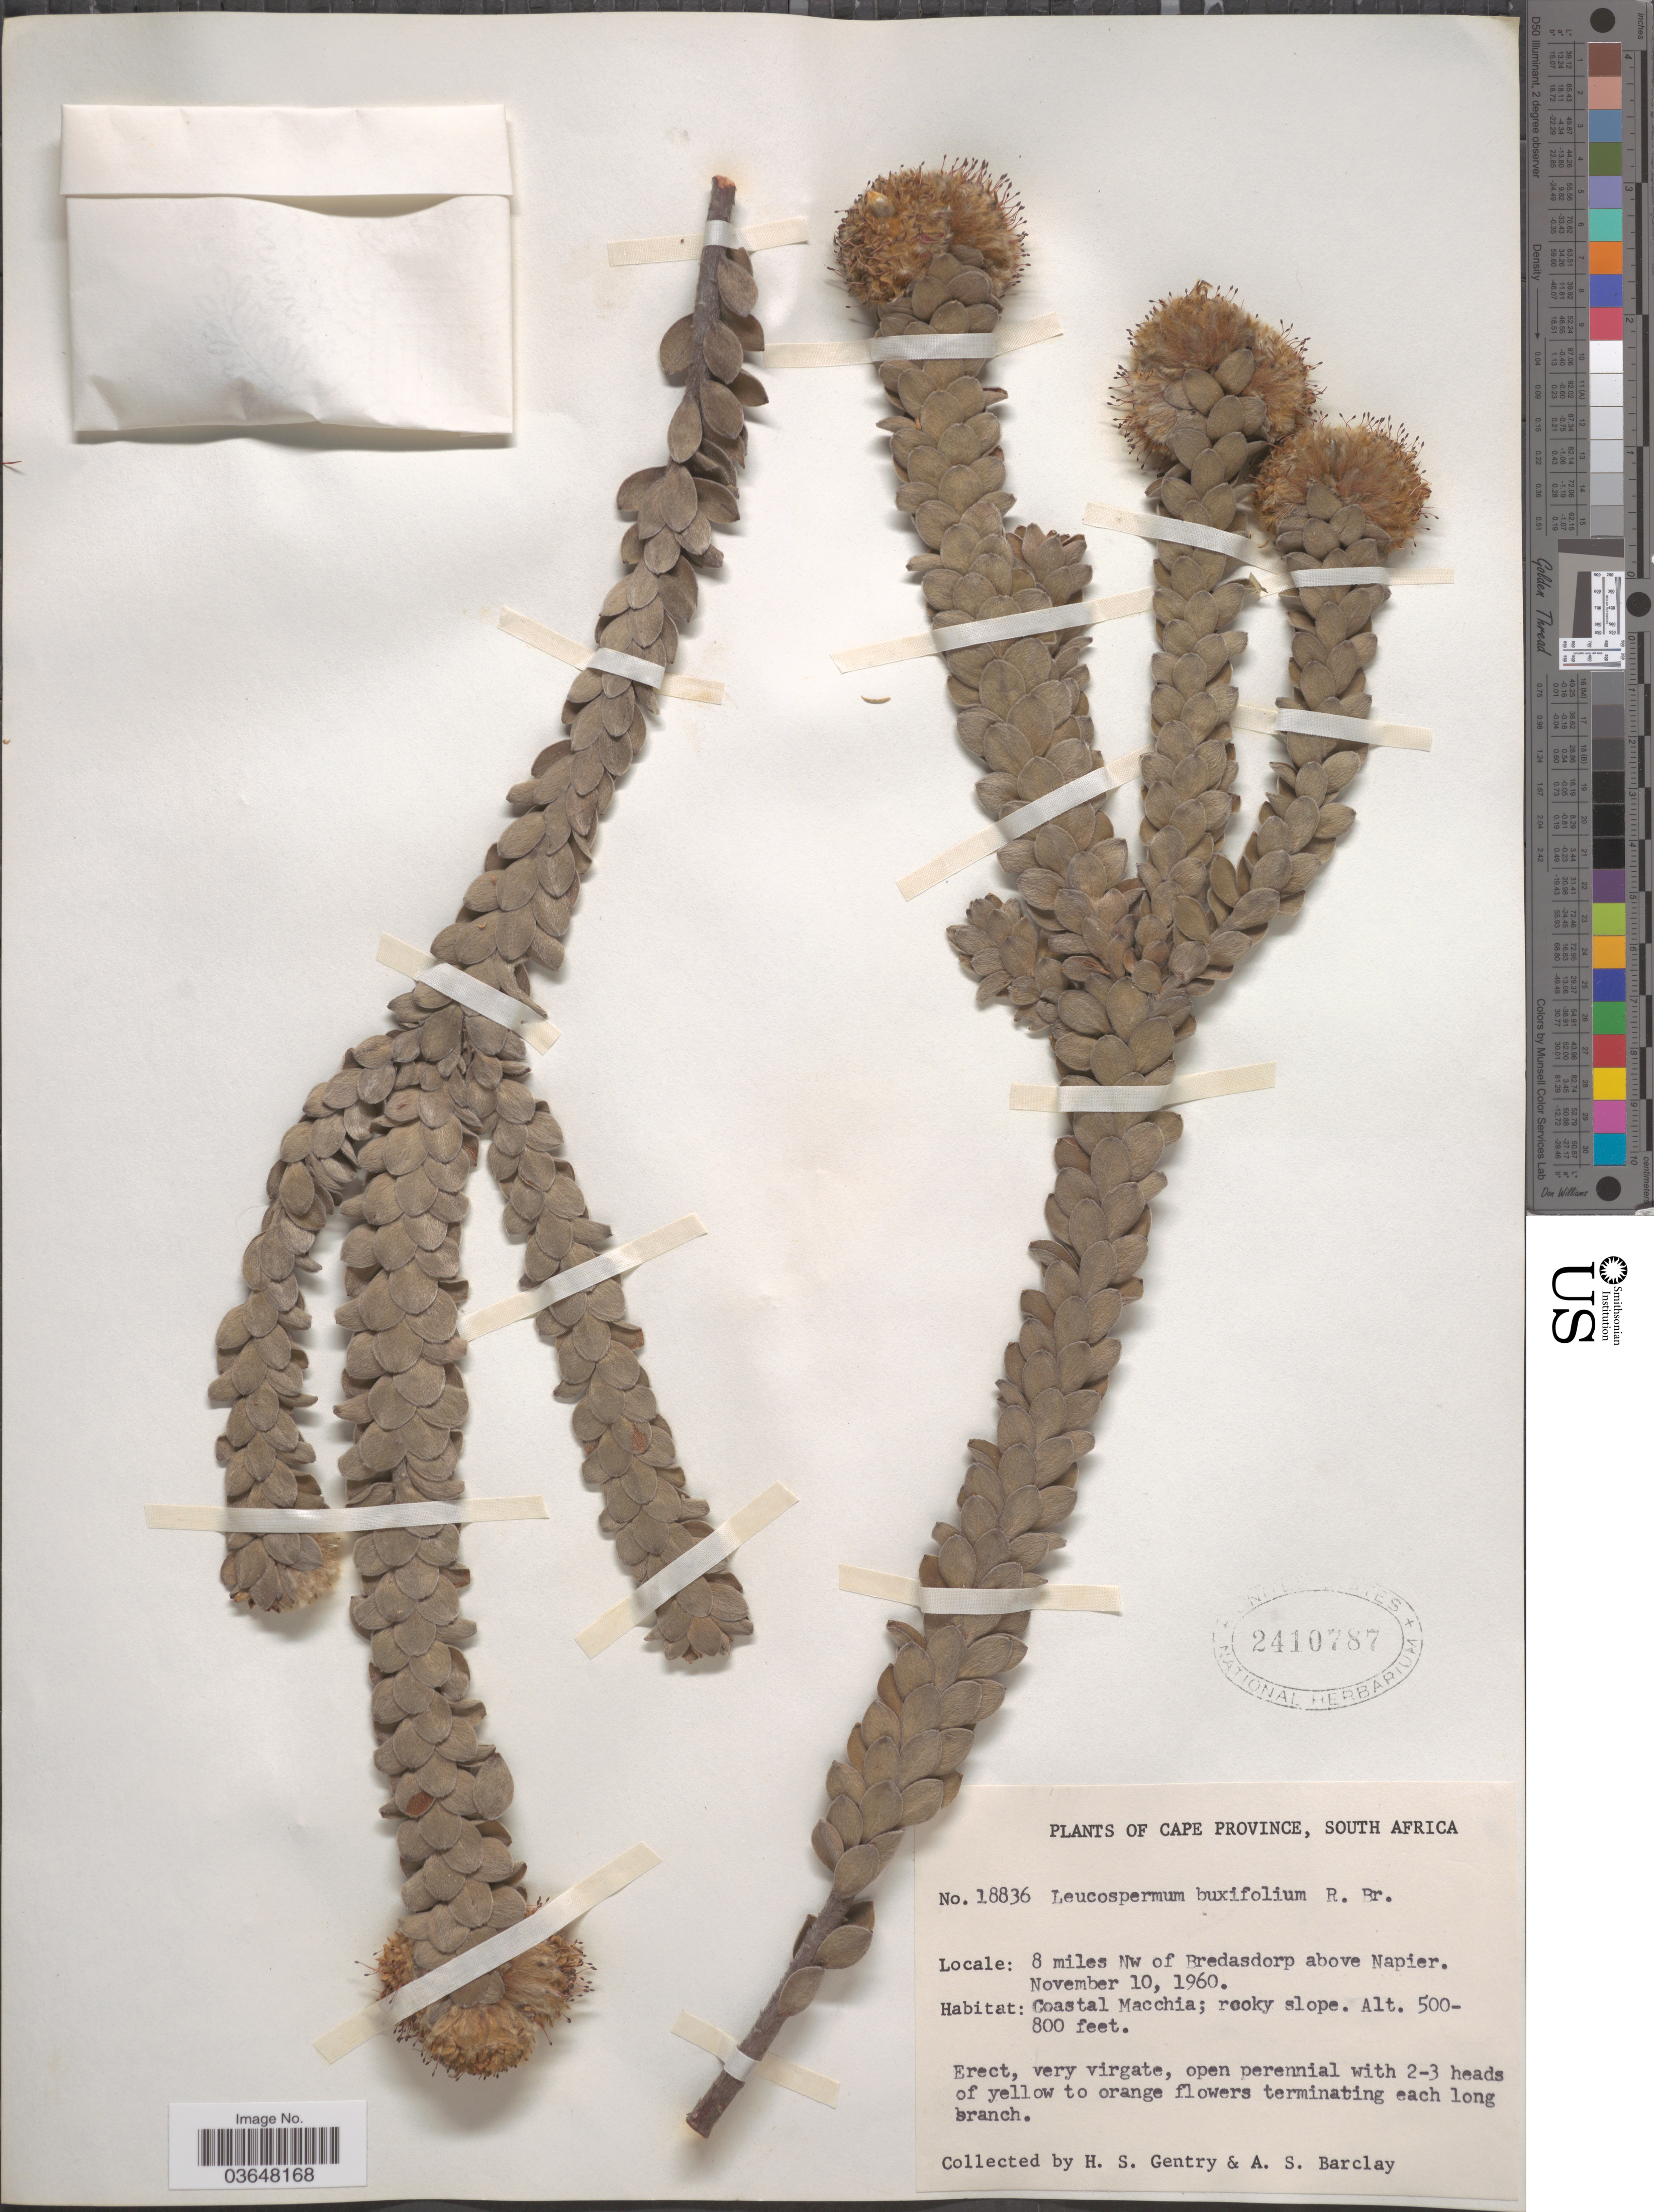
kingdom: Plantae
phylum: Tracheophyta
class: Magnoliopsida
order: Proteales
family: Proteaceae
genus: Leucospermum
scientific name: Leucospermum truncatulum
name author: Rourke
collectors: H. S. Gentry & A. S. Barclay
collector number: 18836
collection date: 1960-11-10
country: South Africa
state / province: Western Cape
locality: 8 miles Nw of Bredasdorp above Napier.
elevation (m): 152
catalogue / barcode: US 2410787